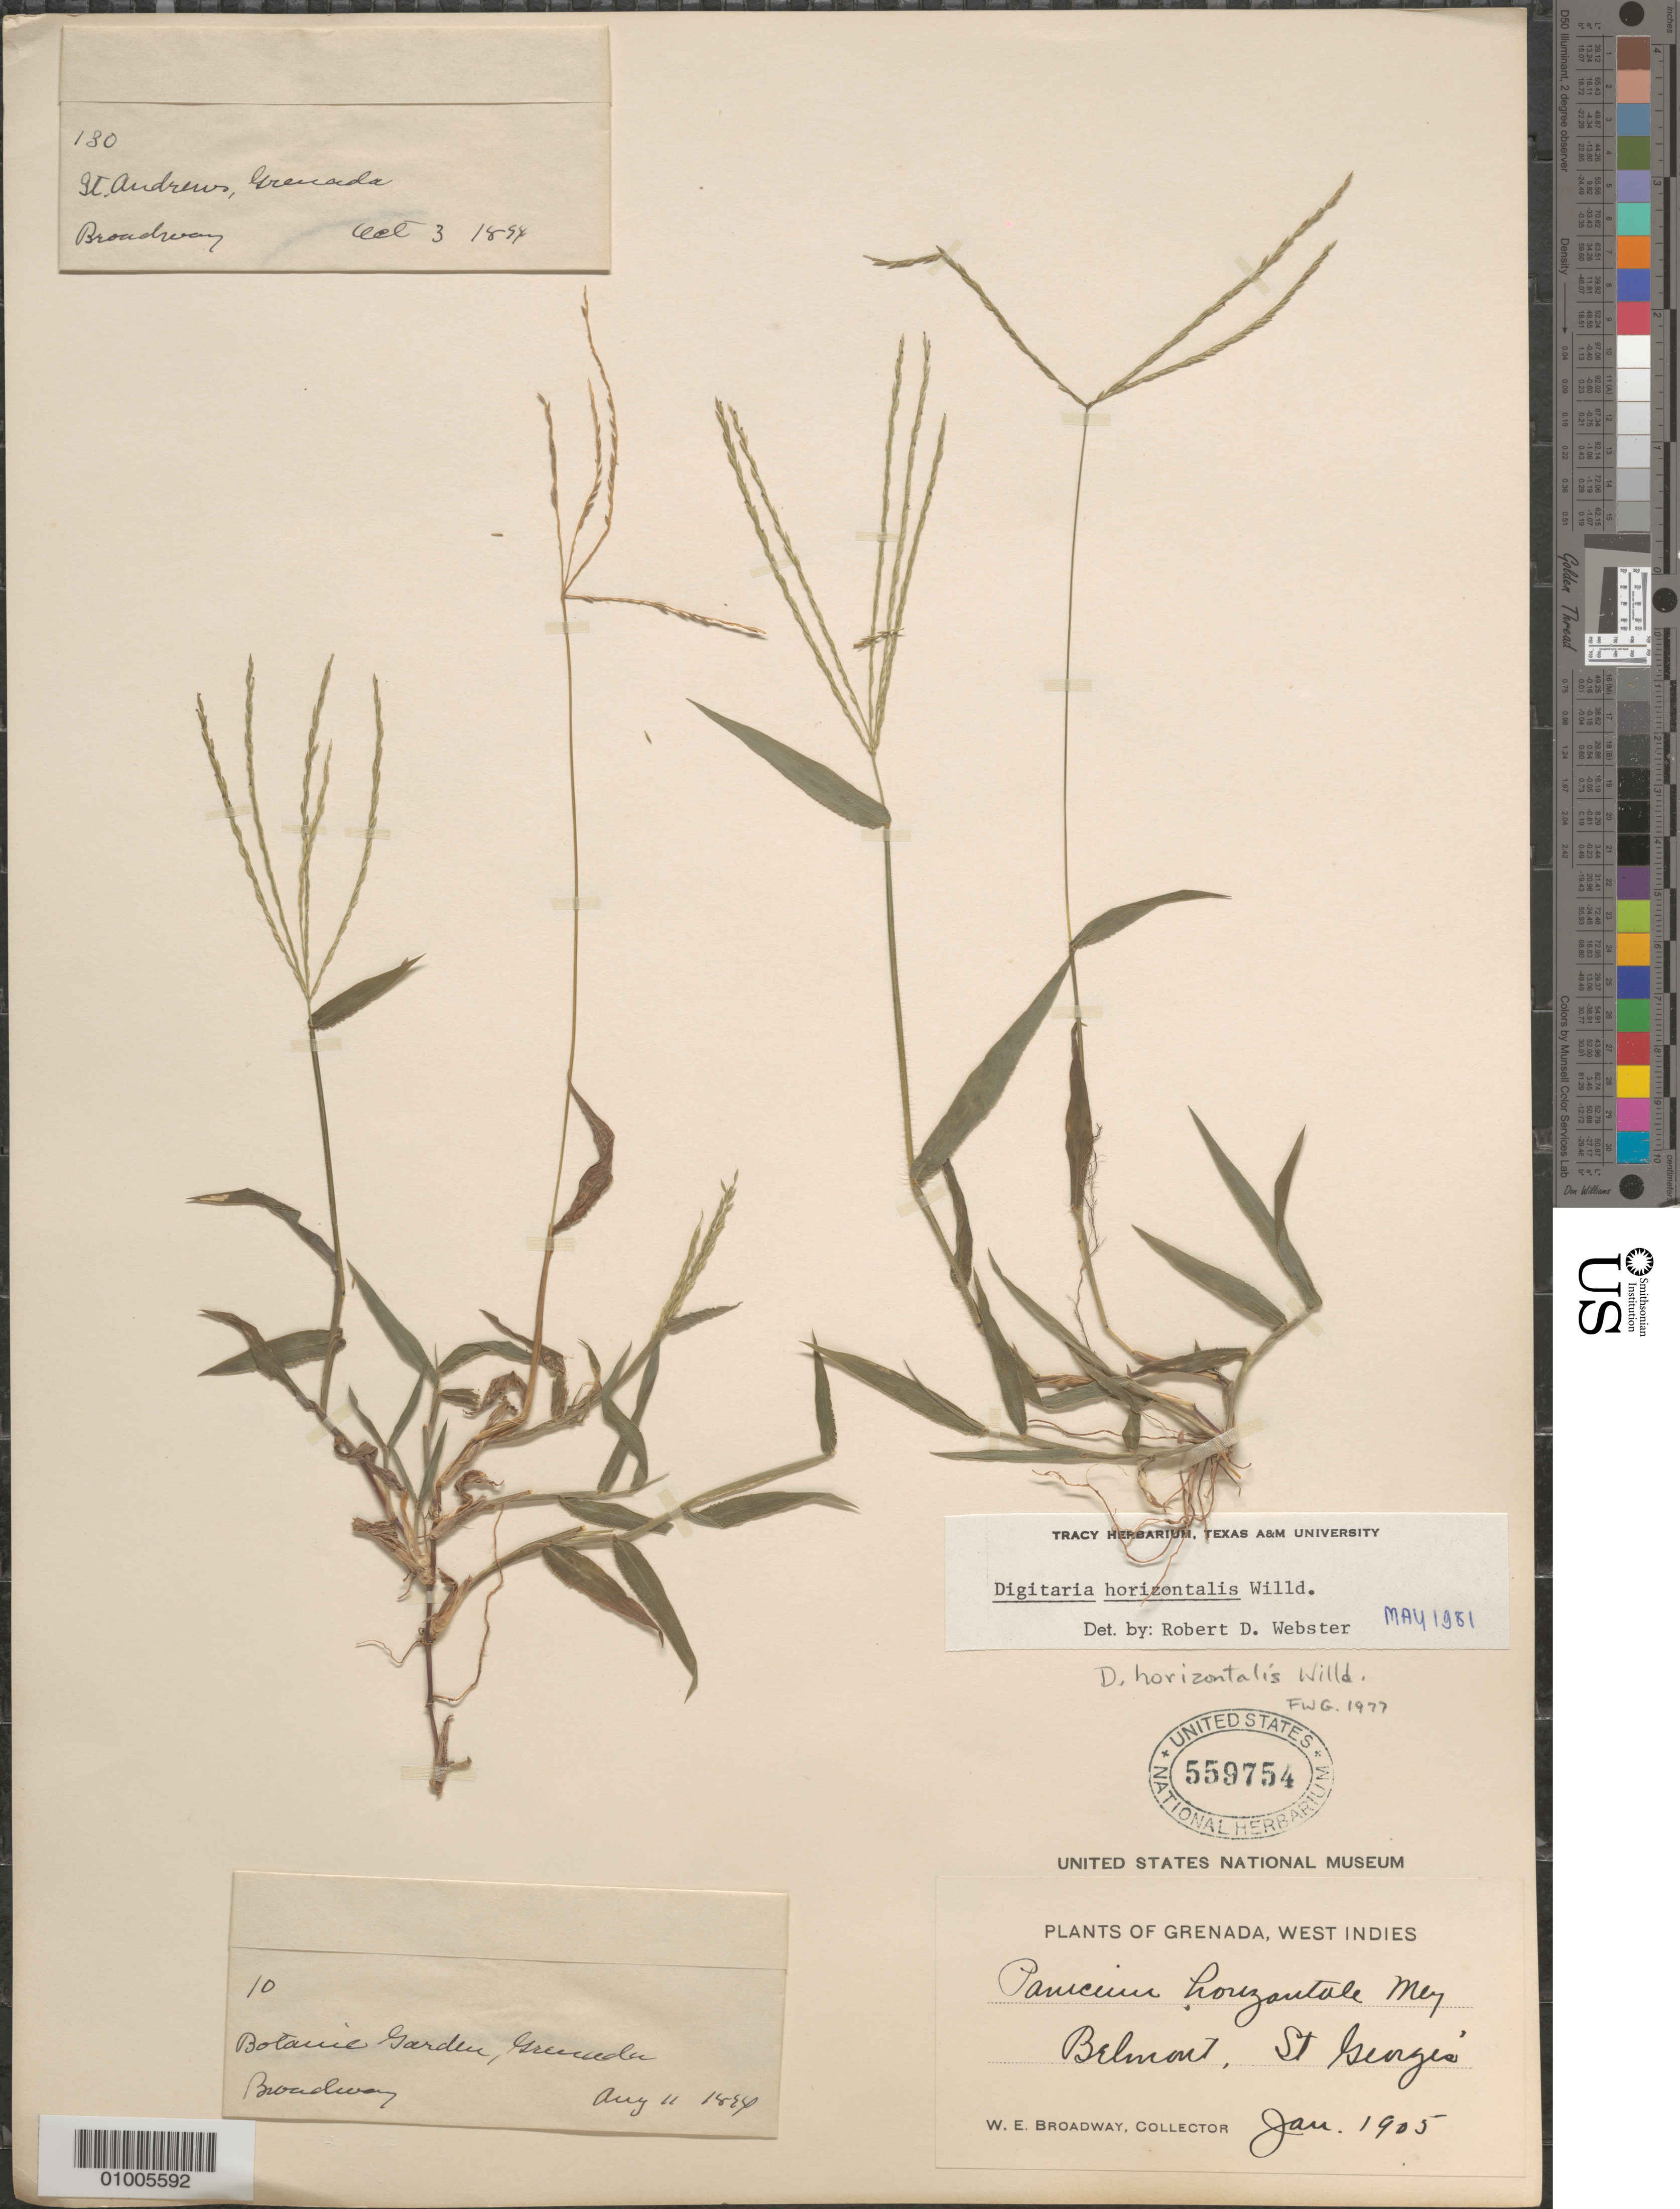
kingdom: Plantae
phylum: Tracheophyta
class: Liliopsida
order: Poales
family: Poaceae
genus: Digitaria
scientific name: Digitaria horizontalis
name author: Willd.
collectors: W. E. Broadway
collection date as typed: Jan 1905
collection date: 1905-01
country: Grenada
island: Grenada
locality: Belmont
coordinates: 0 N, 0 E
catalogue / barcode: US 559754